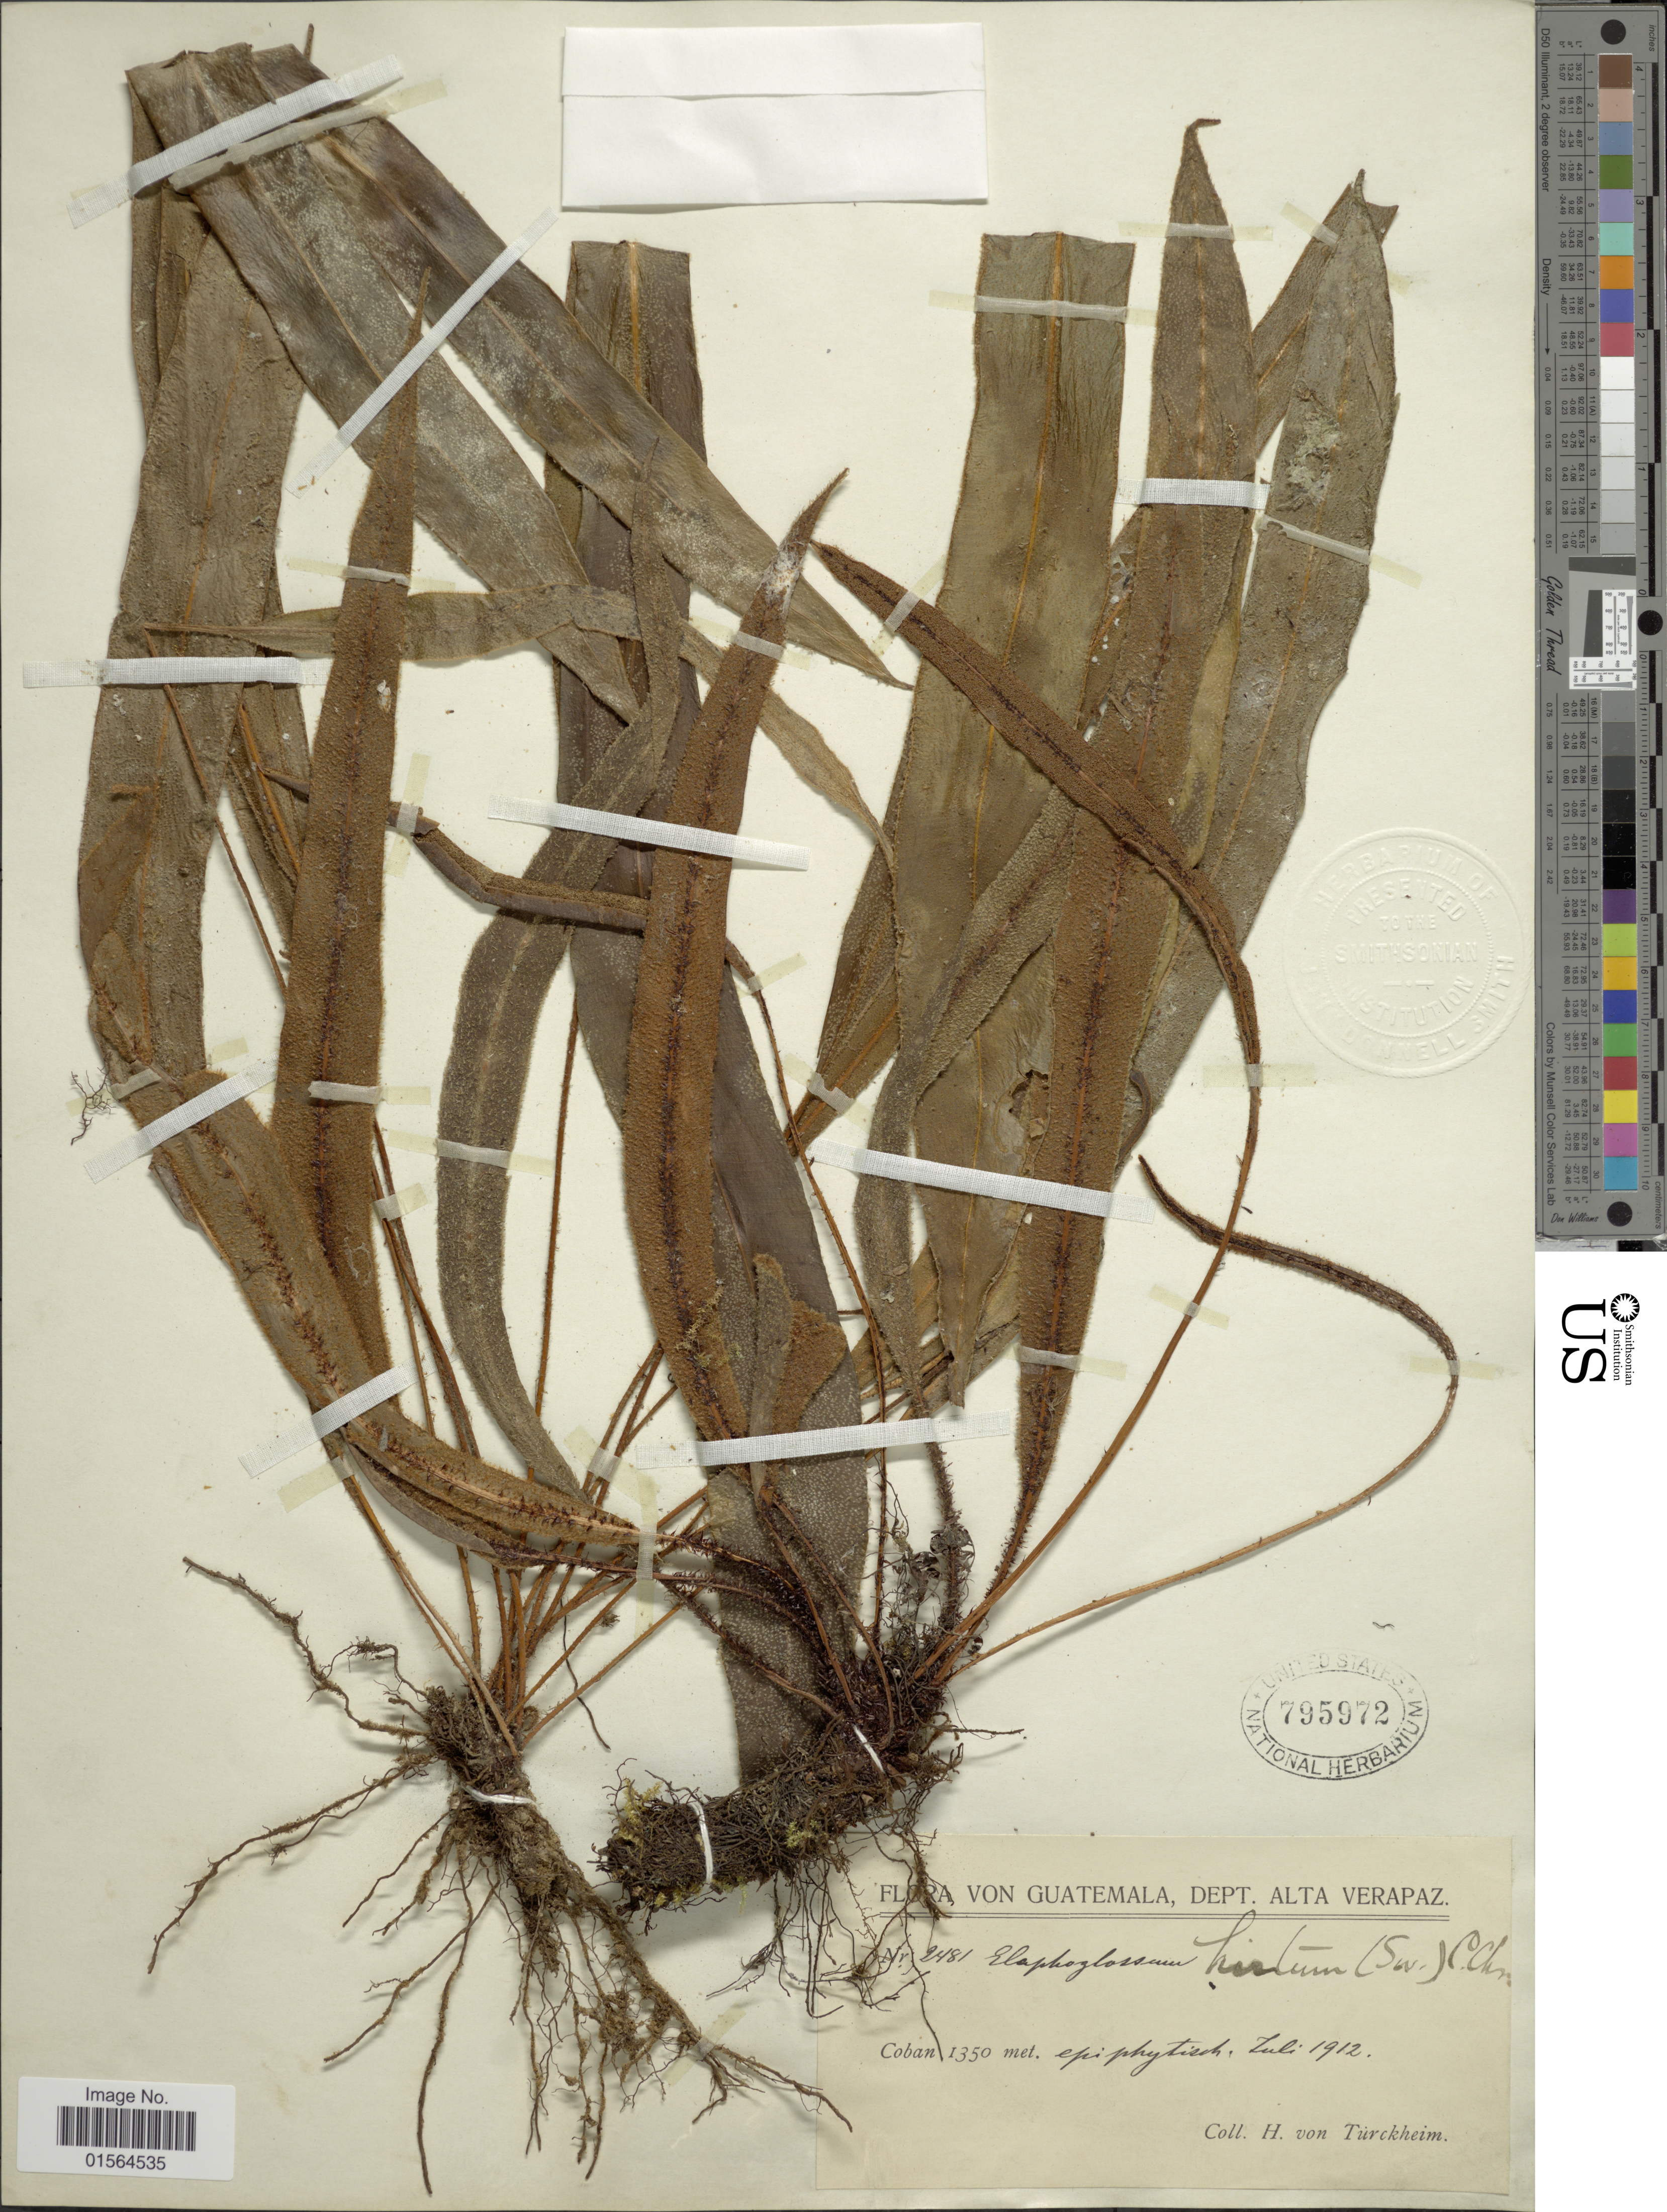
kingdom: Plantae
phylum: Tracheophyta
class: Polypodiopsida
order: Polypodiales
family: Dryopteridaceae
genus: Elaphoglossum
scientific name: Elaphoglossum paleaceum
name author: (Hook. & Grev.) Sledge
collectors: H. von Türckheim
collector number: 2481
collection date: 1912-07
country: Guatemala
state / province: Alta Verapaz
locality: Coban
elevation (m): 1350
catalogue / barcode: US 795972